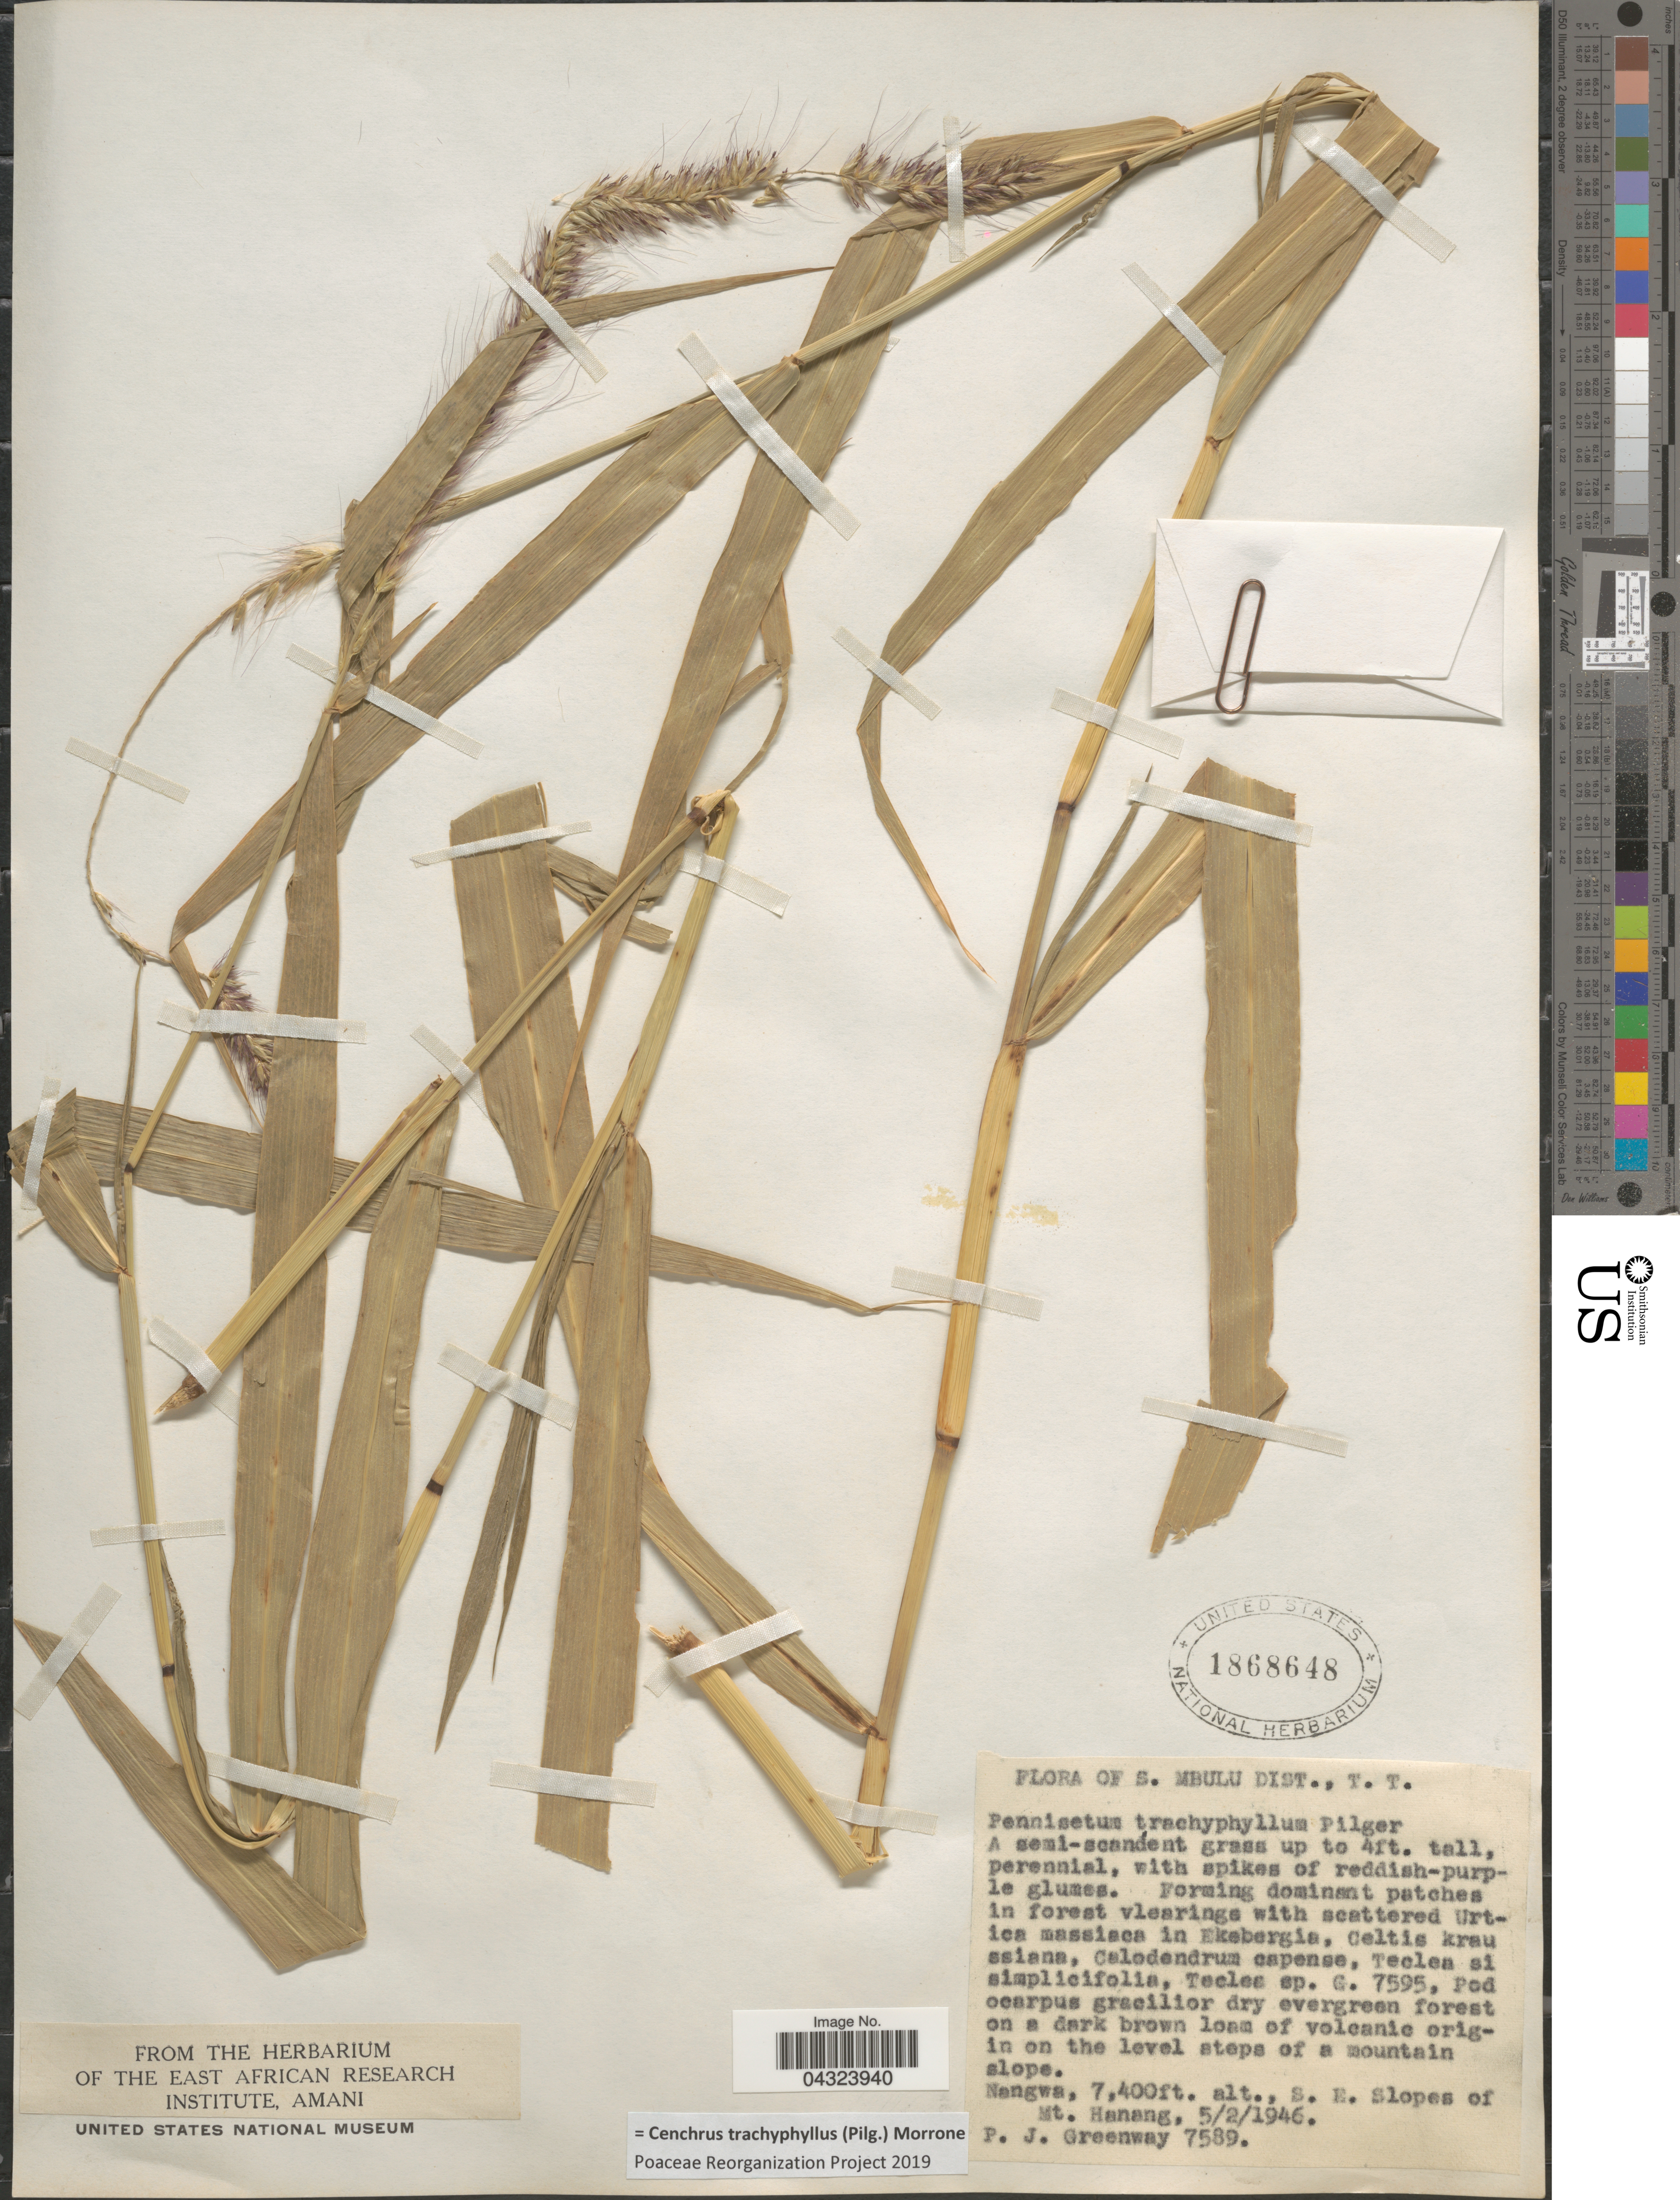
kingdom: Plantae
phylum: Tracheophyta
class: Liliopsida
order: Poales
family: Poaceae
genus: Cenchrus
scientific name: Cenchrus trachyphyllus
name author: (Pilg.) Morrone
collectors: P. J. Greenway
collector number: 7589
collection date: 1946-02-05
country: Tanzania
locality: S. Mbulu Dist., T. T. Nangwa, S. E. Slopes of Mt. Hanang.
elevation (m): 2256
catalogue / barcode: US 1868648